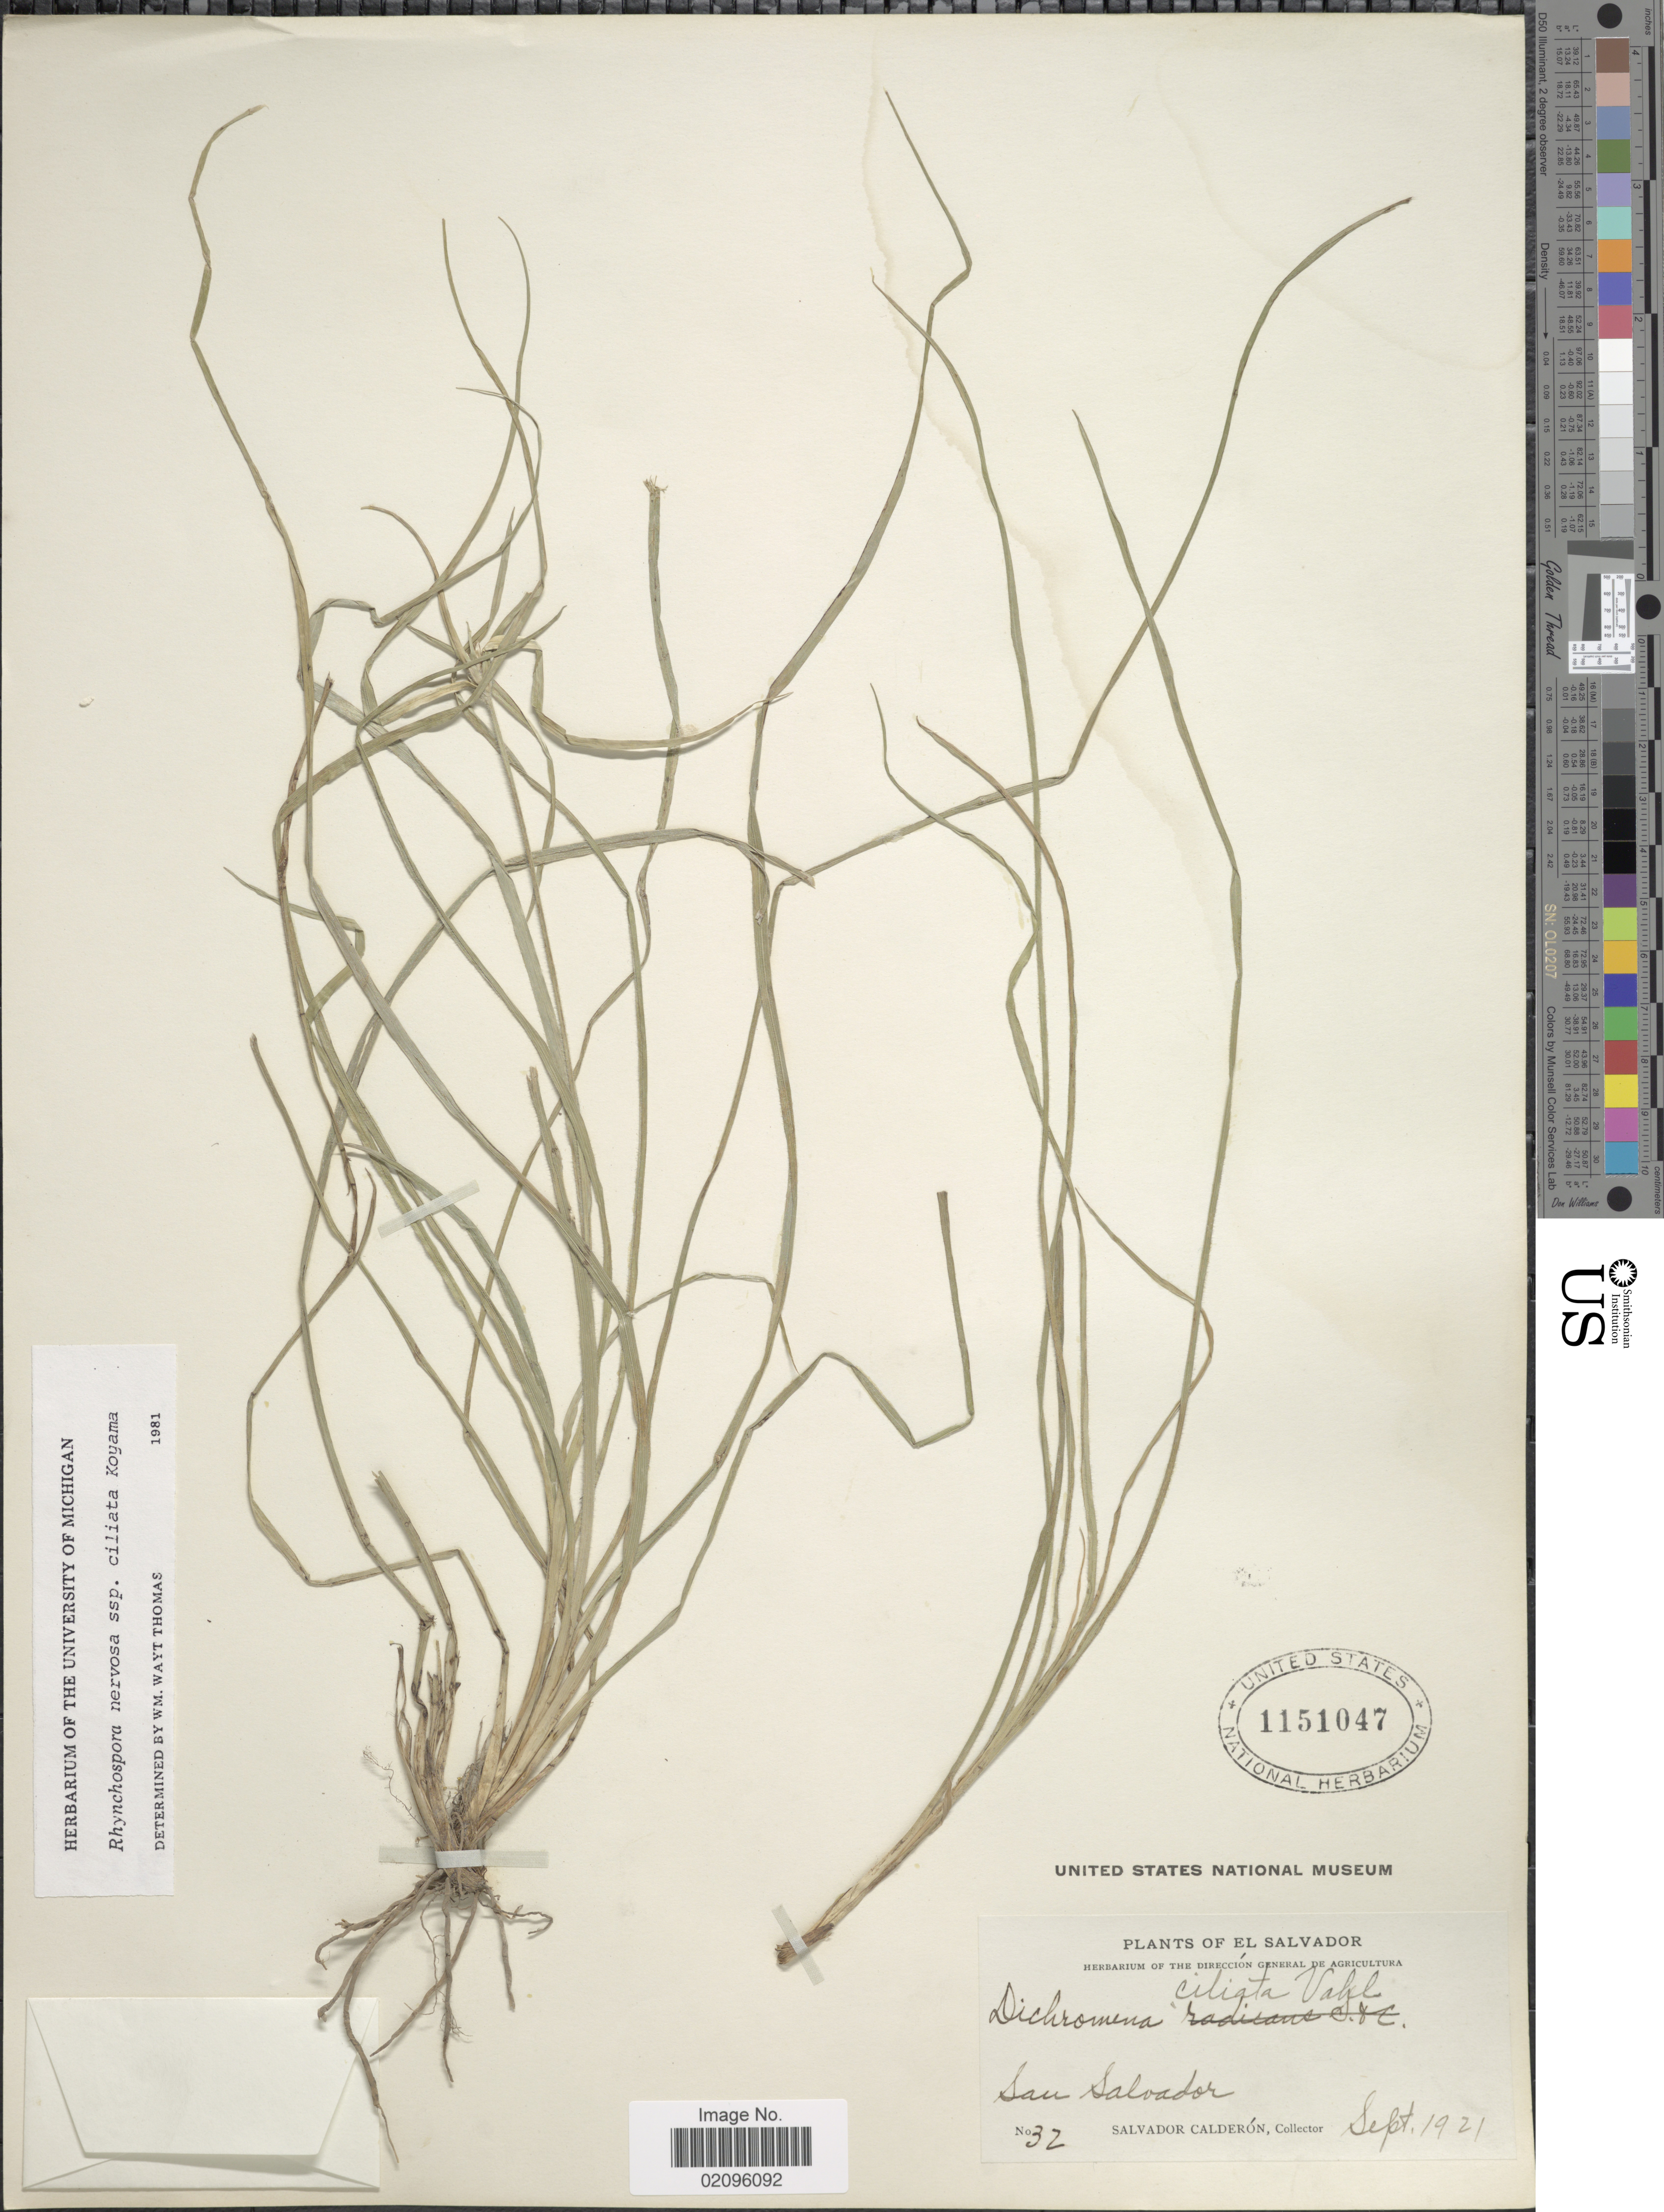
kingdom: Plantae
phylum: Tracheophyta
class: Liliopsida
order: Poales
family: Cyperaceae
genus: Rhynchospora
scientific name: Rhynchospora nervosa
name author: (Vahl) Boeckeler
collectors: S. Calderón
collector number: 32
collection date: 1921-09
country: El Salvador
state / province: San Salvador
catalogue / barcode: US 1151047